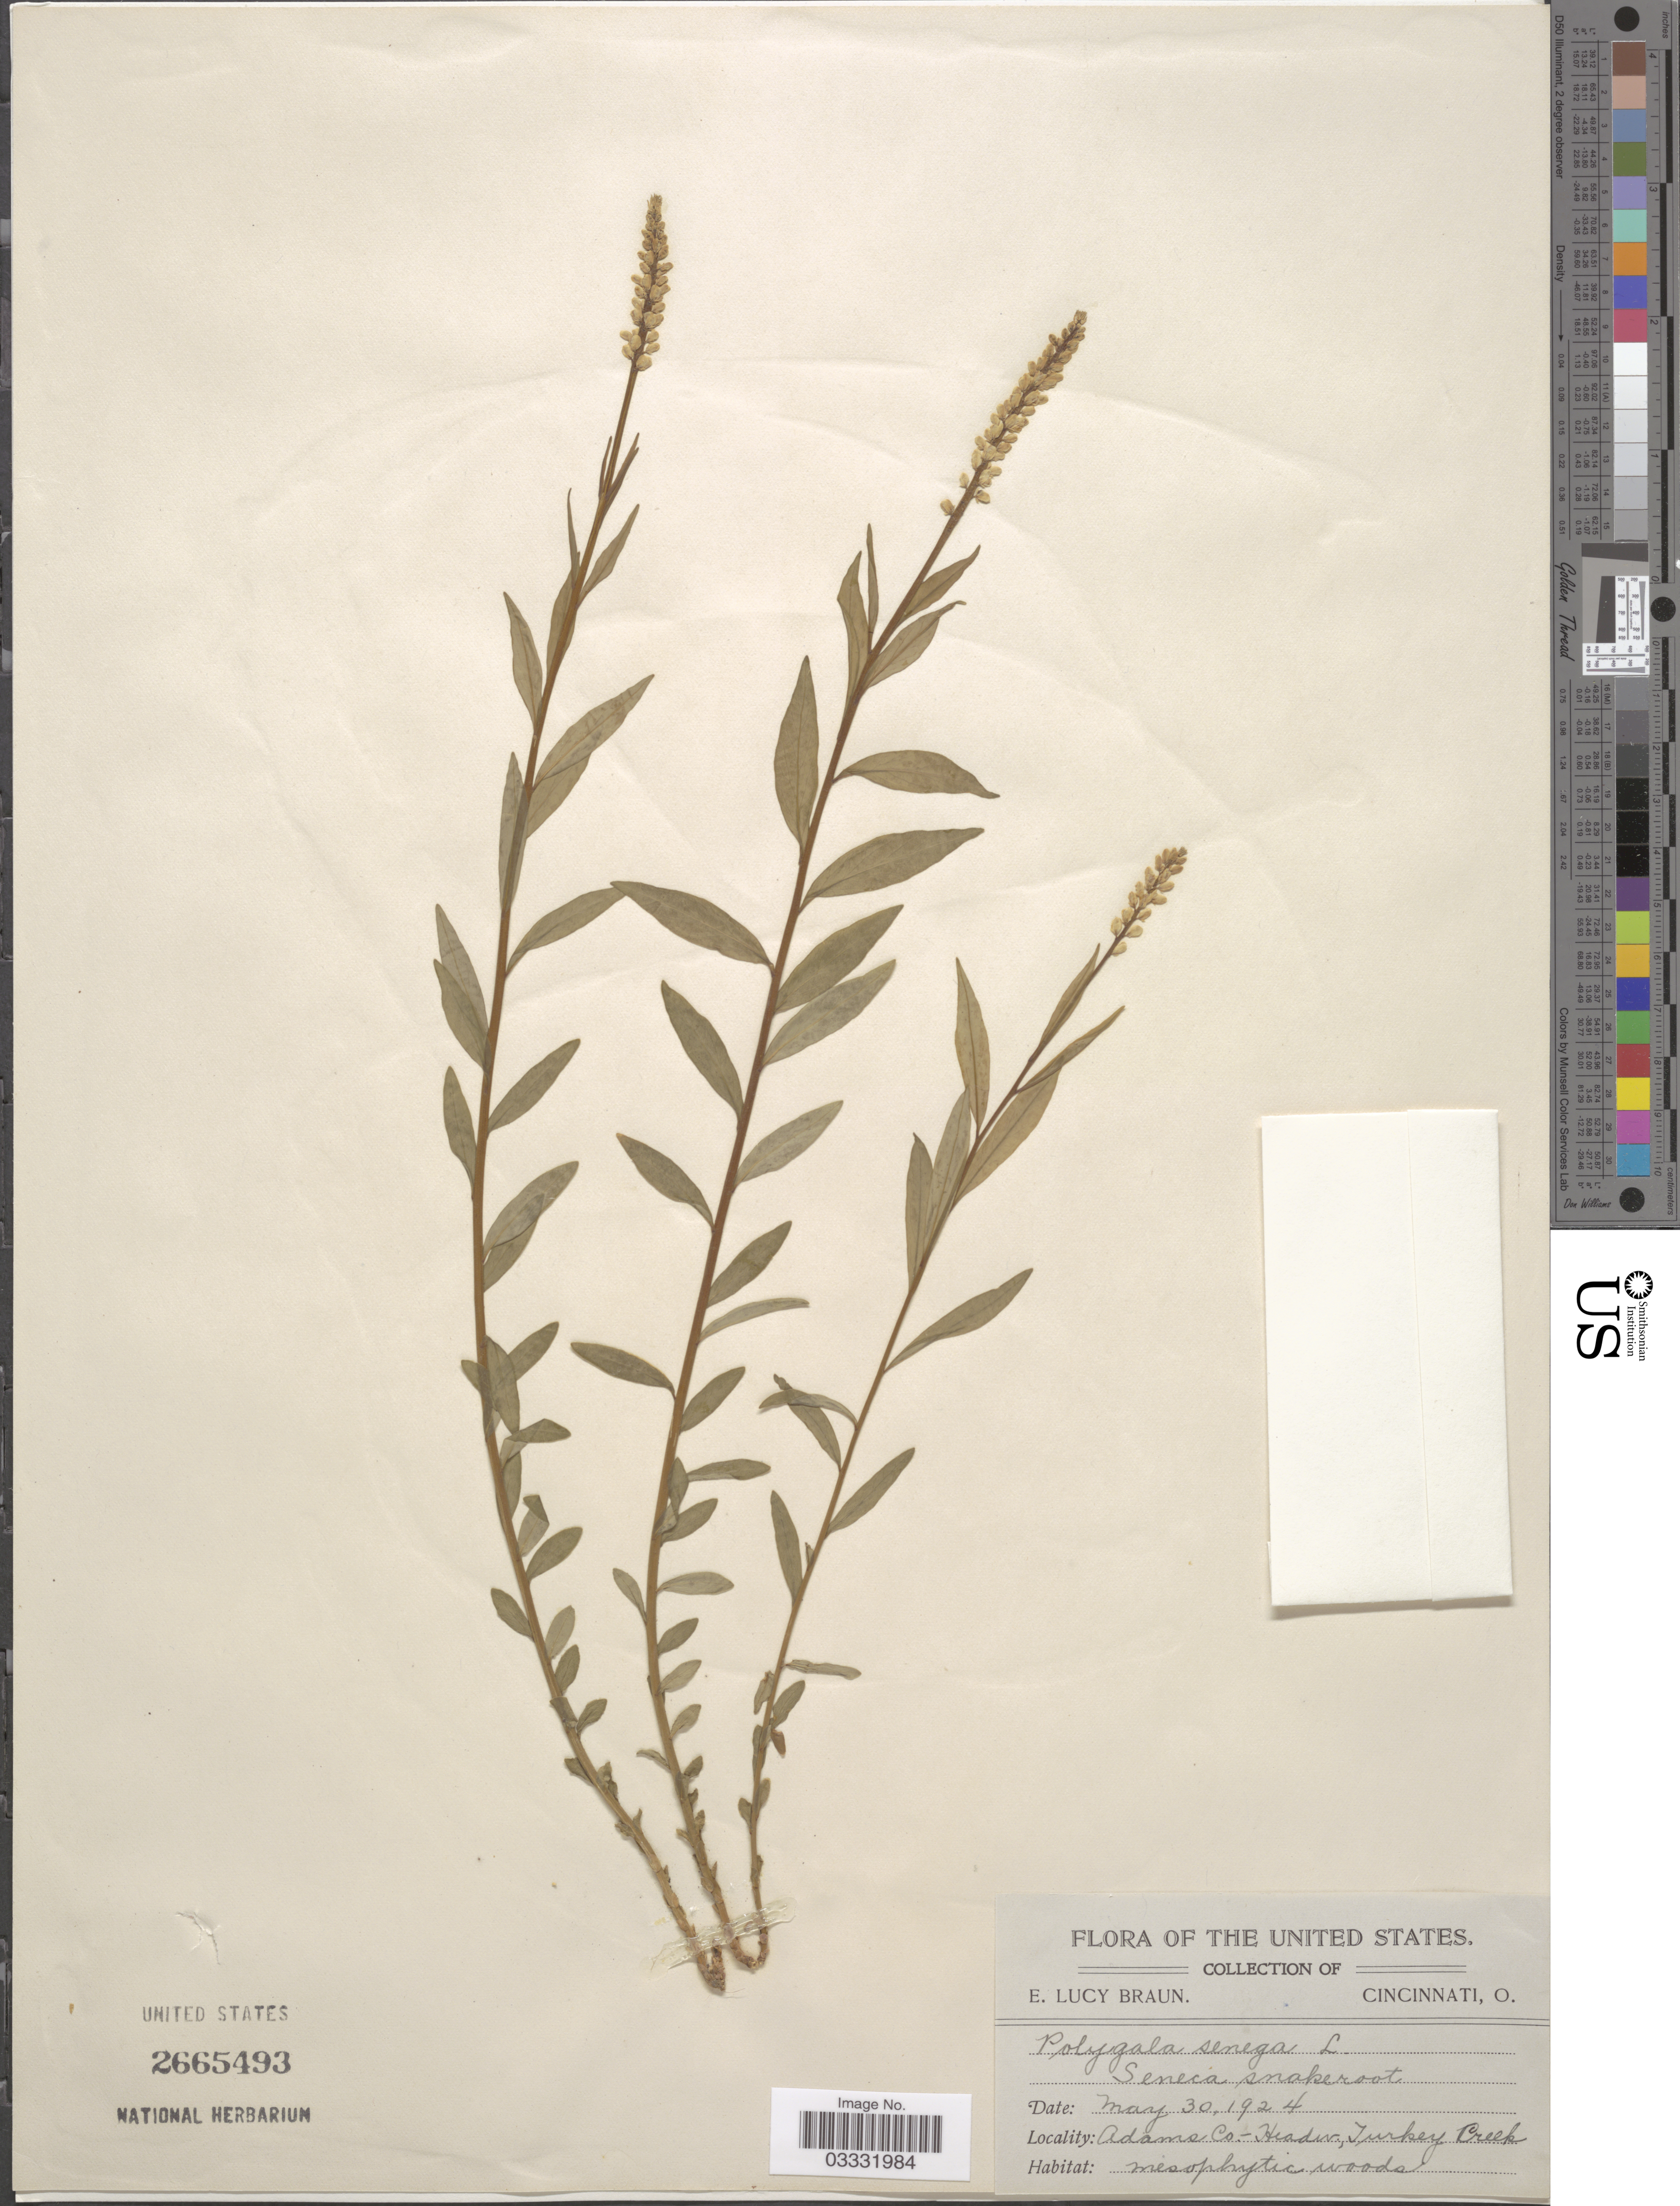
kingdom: Plantae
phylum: Tracheophyta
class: Magnoliopsida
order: Fabales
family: Polygalaceae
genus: Polygala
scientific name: Polygala senega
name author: L.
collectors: E. L. Braun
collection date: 1924-05-30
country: United States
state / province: Ohio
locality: Adams Co. Headw., Turkey Creek.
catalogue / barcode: US 2665493